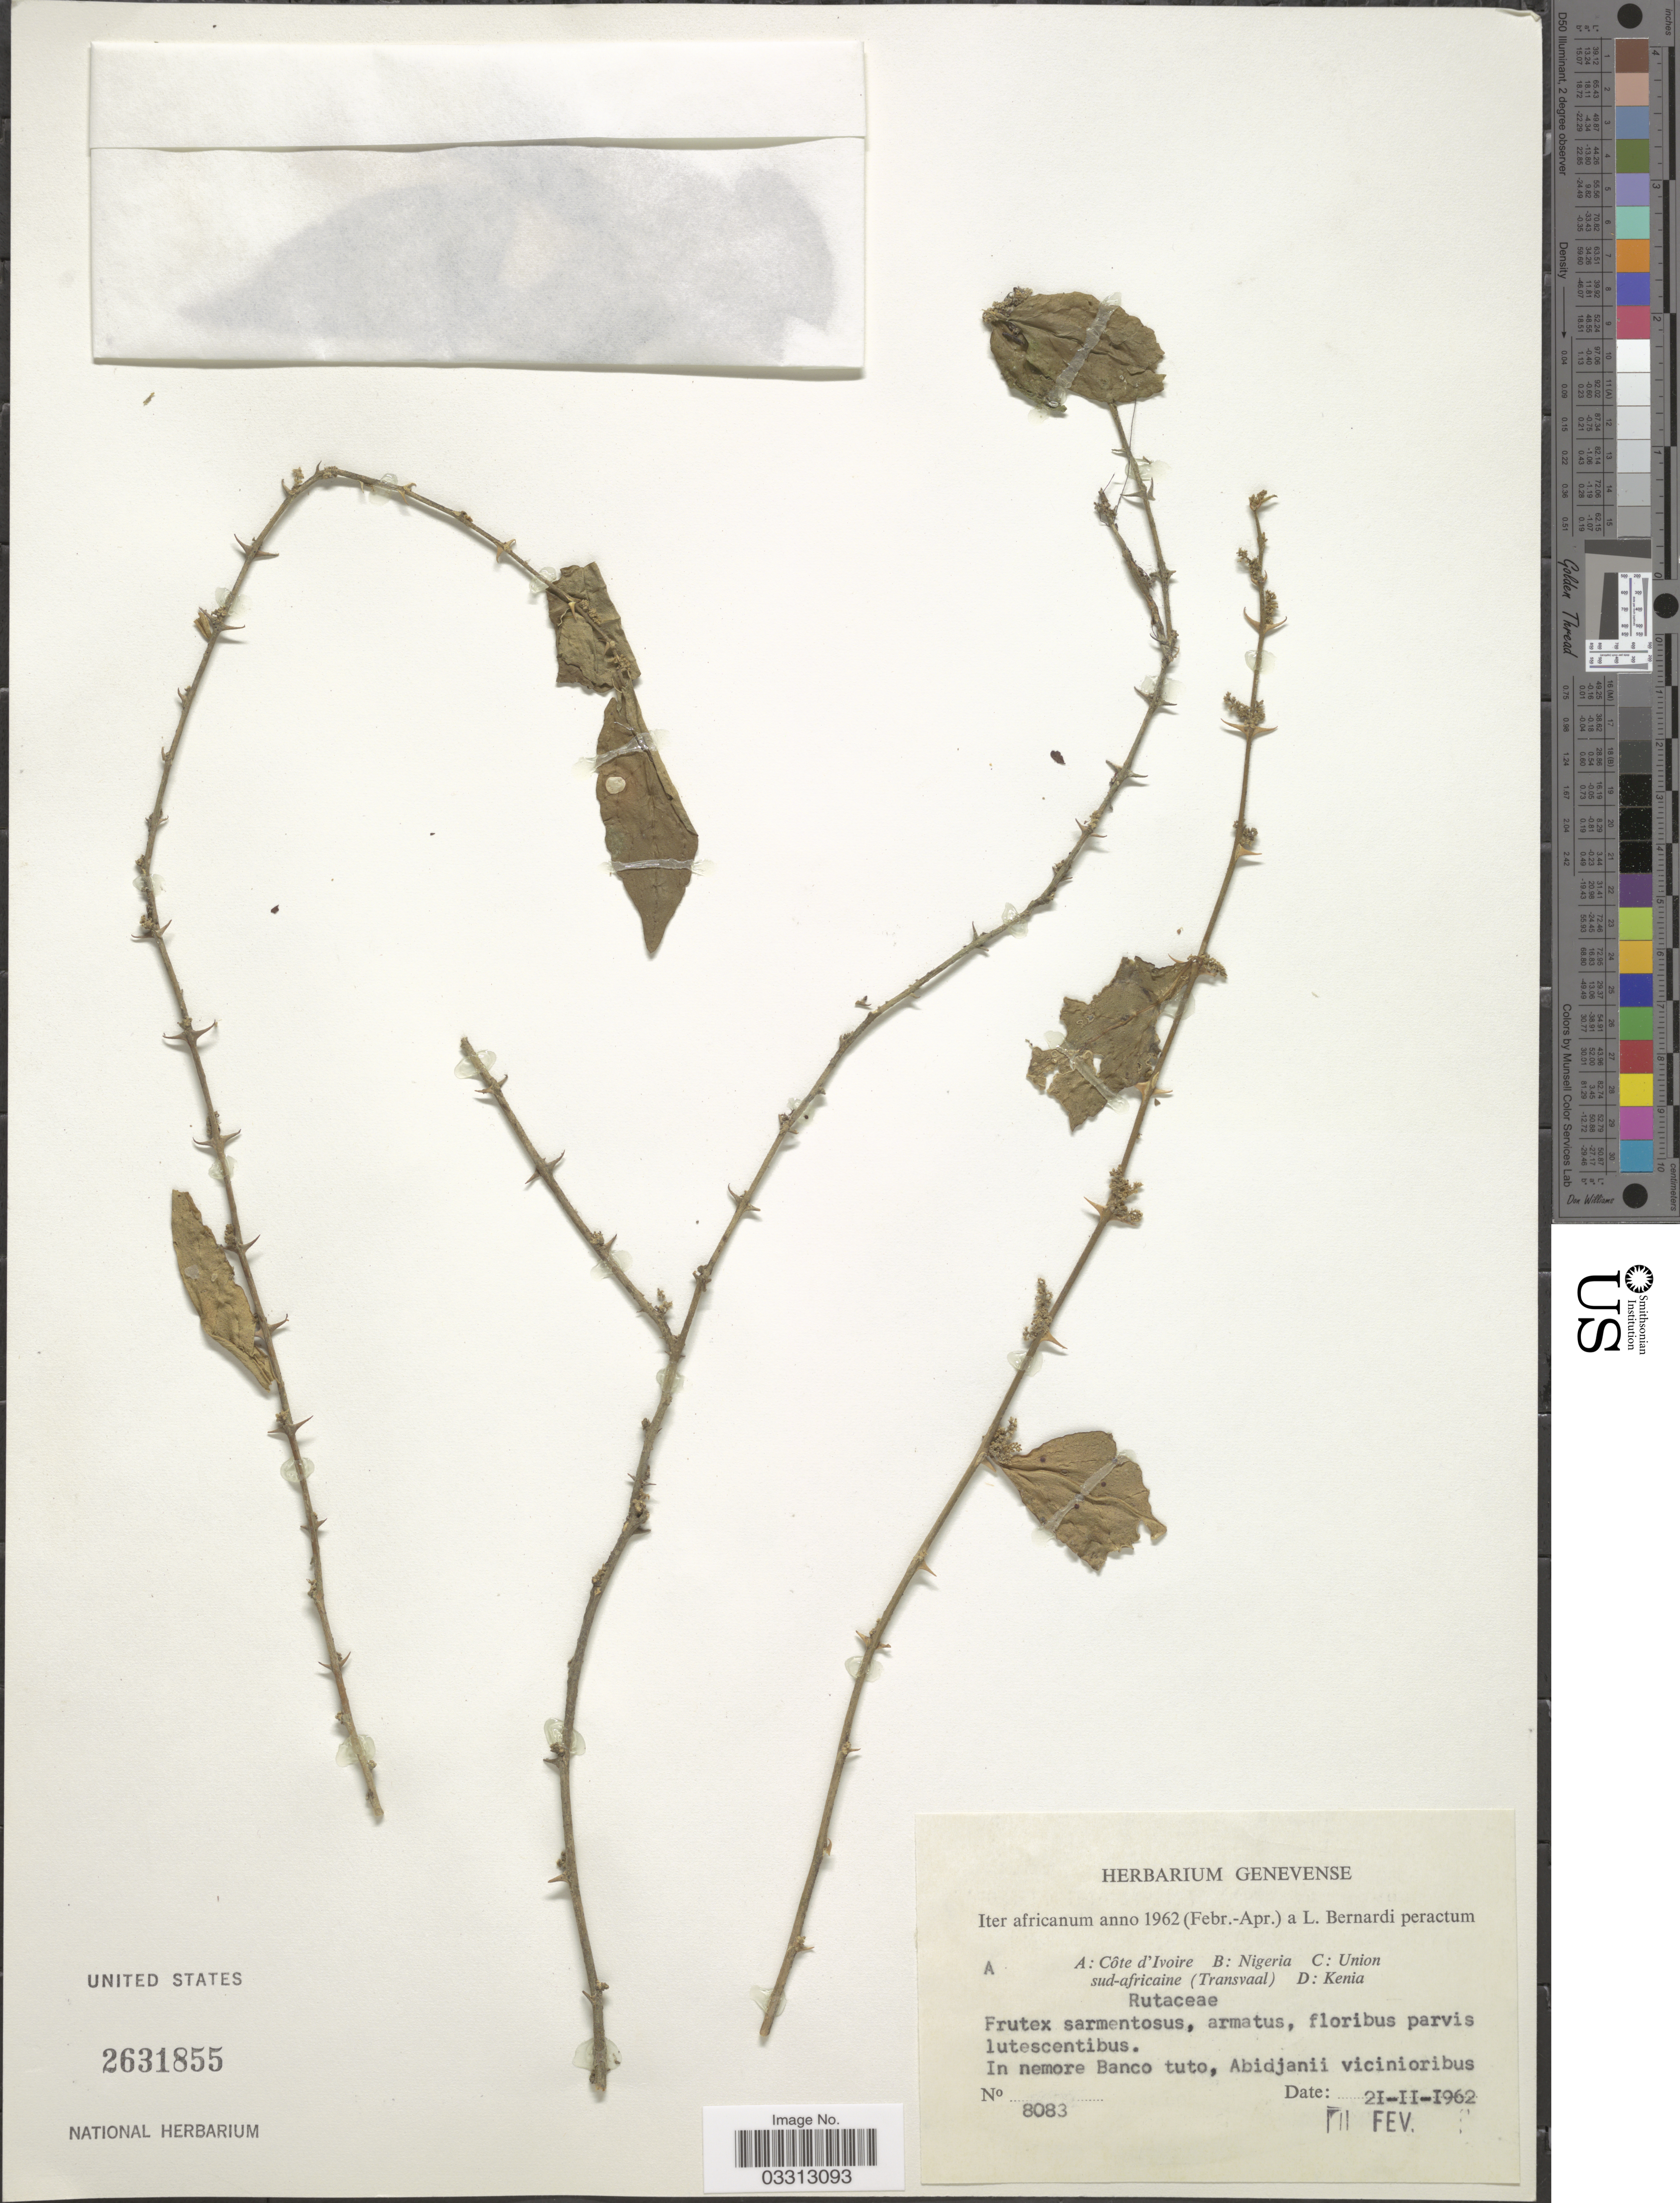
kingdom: Plantae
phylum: Tracheophyta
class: Magnoliopsida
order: Sapindales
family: Rutaceae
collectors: L. Bernardi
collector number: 8083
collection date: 1962-02-21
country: Ivory Coast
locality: In nemore Banco tuto, Abidjanii vicinioribus.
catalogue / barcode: US 2631855